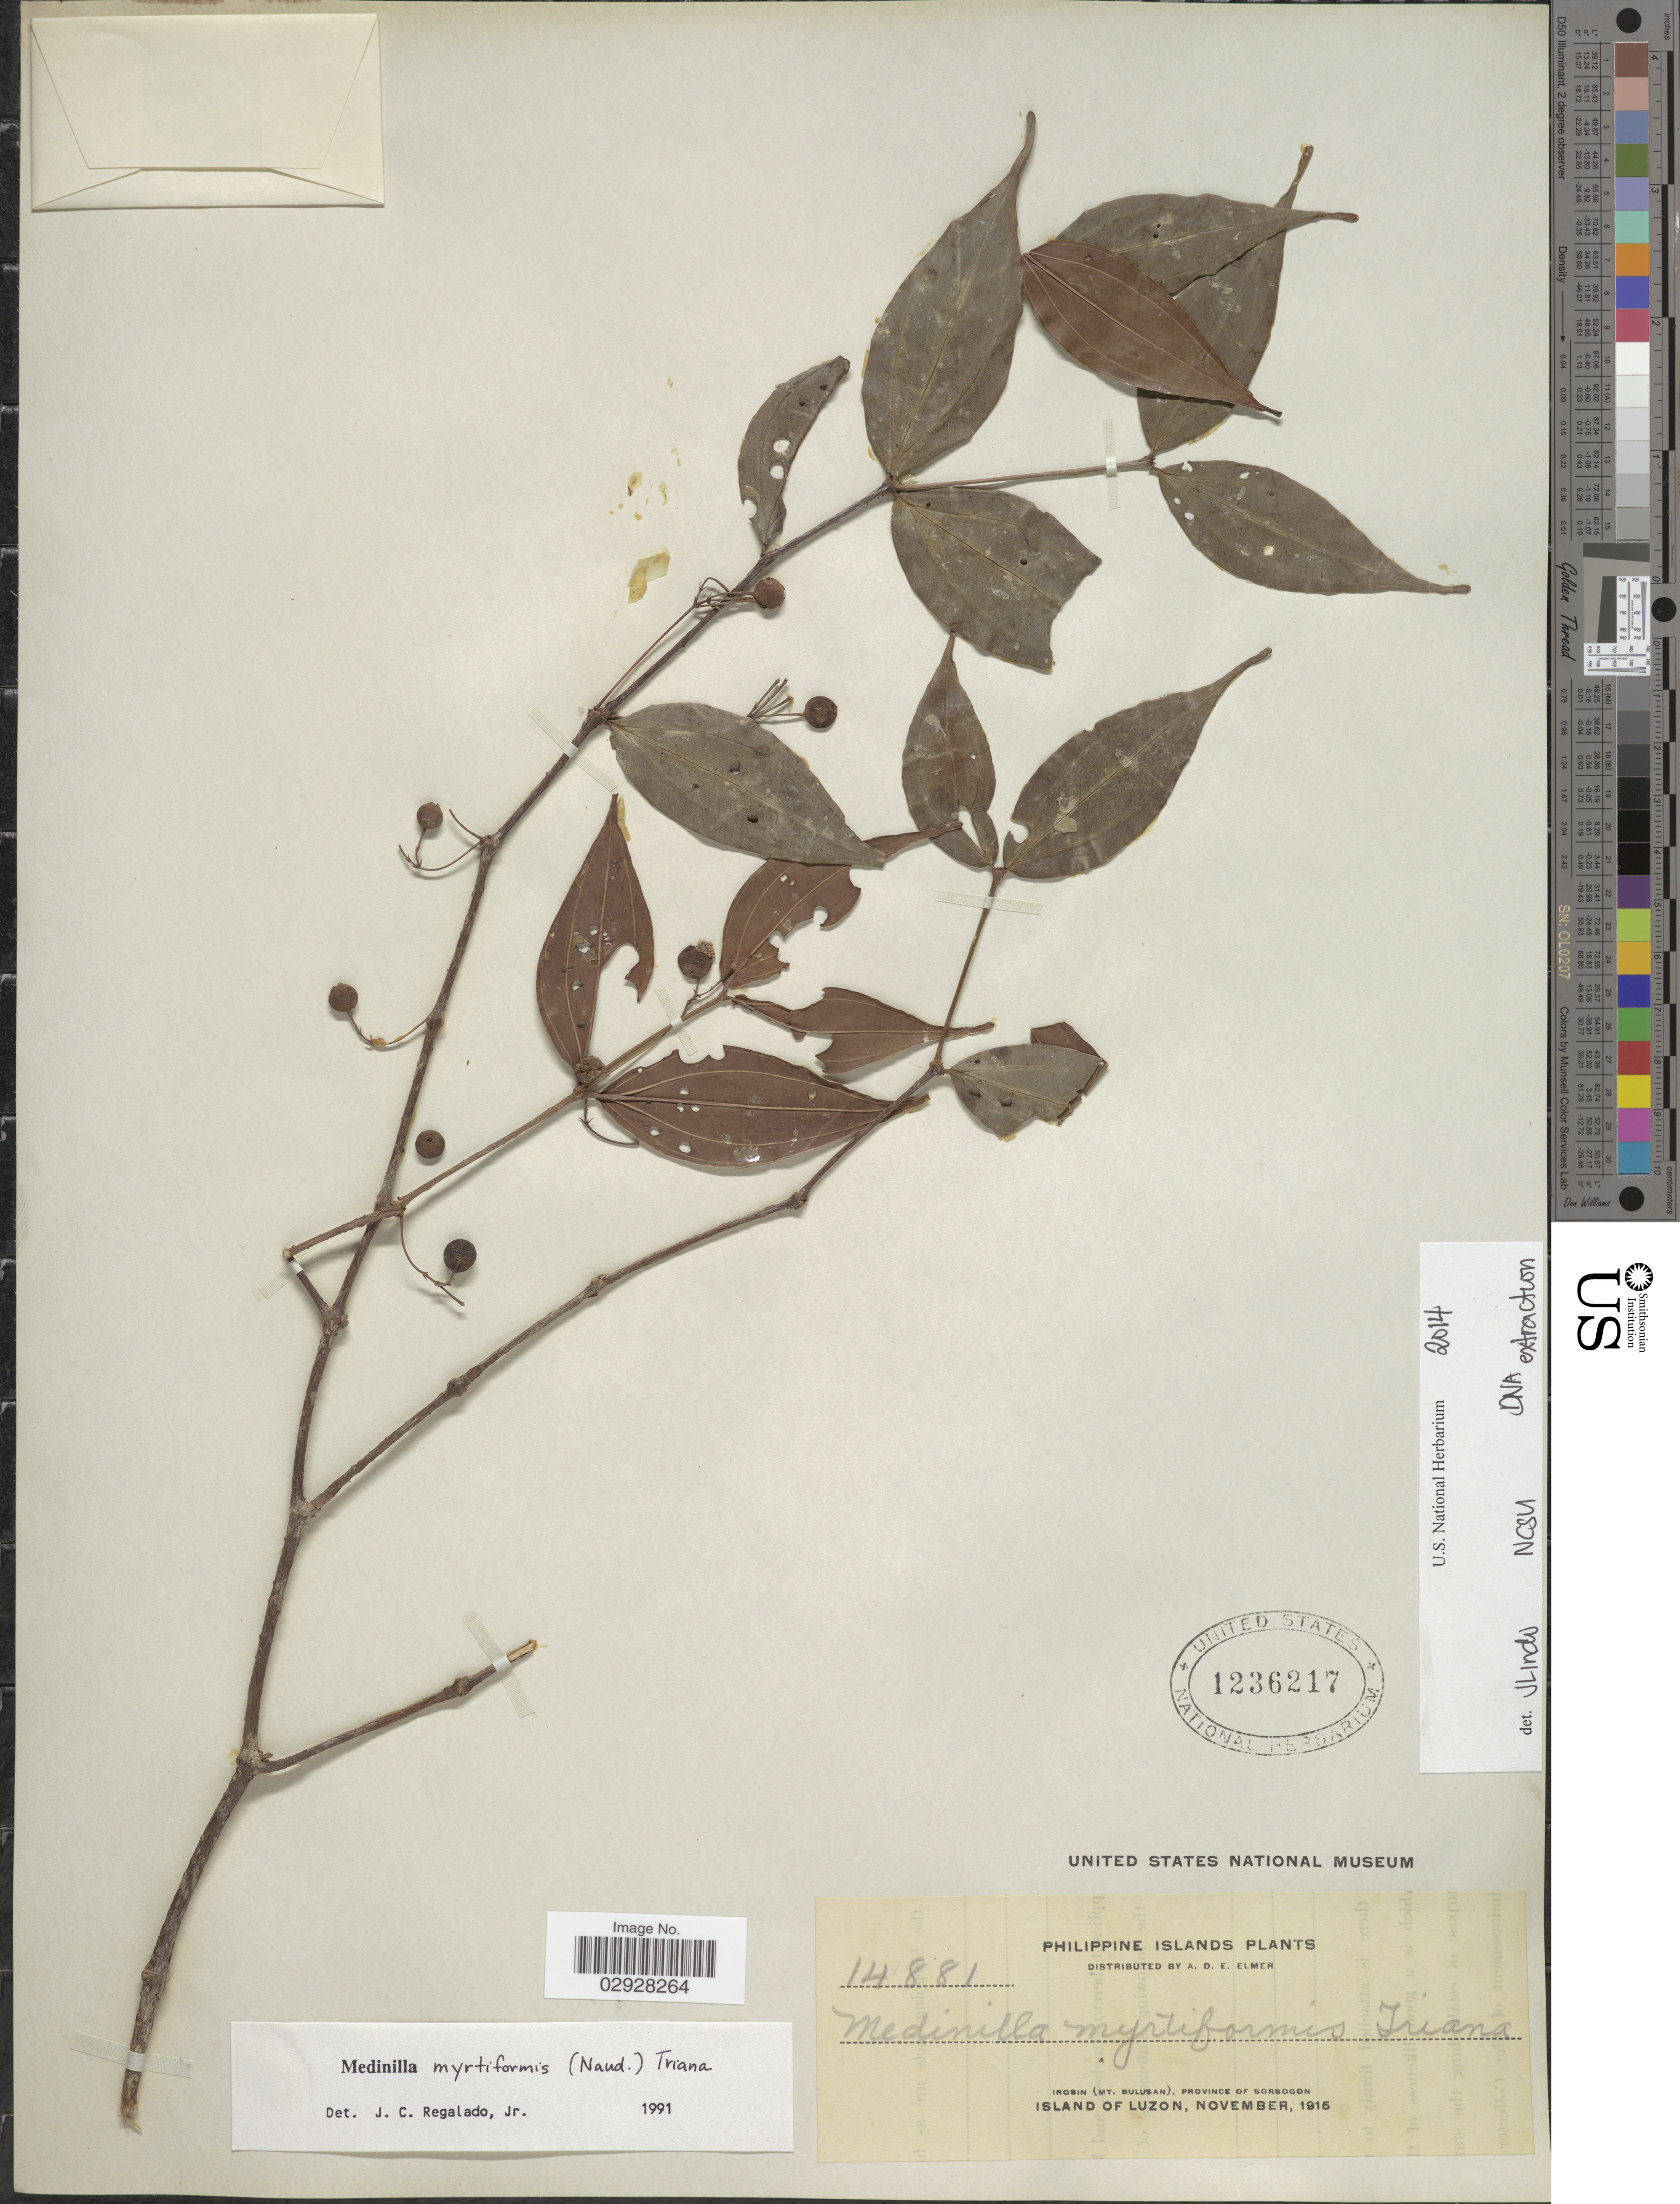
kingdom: Plantae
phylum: Tracheophyta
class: Magnoliopsida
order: Myrtales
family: Melastomataceae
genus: Medinilla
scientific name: Medinilla myrtiformis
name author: (Naudin) Triana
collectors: A. D. E. Elmer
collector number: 14881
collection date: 1915-11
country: Philippines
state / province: Bicol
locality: Philippine Islands. Irosin (Mt. Bulusan), Province of Sorsogon. Island of Luzon.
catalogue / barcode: US 1236217